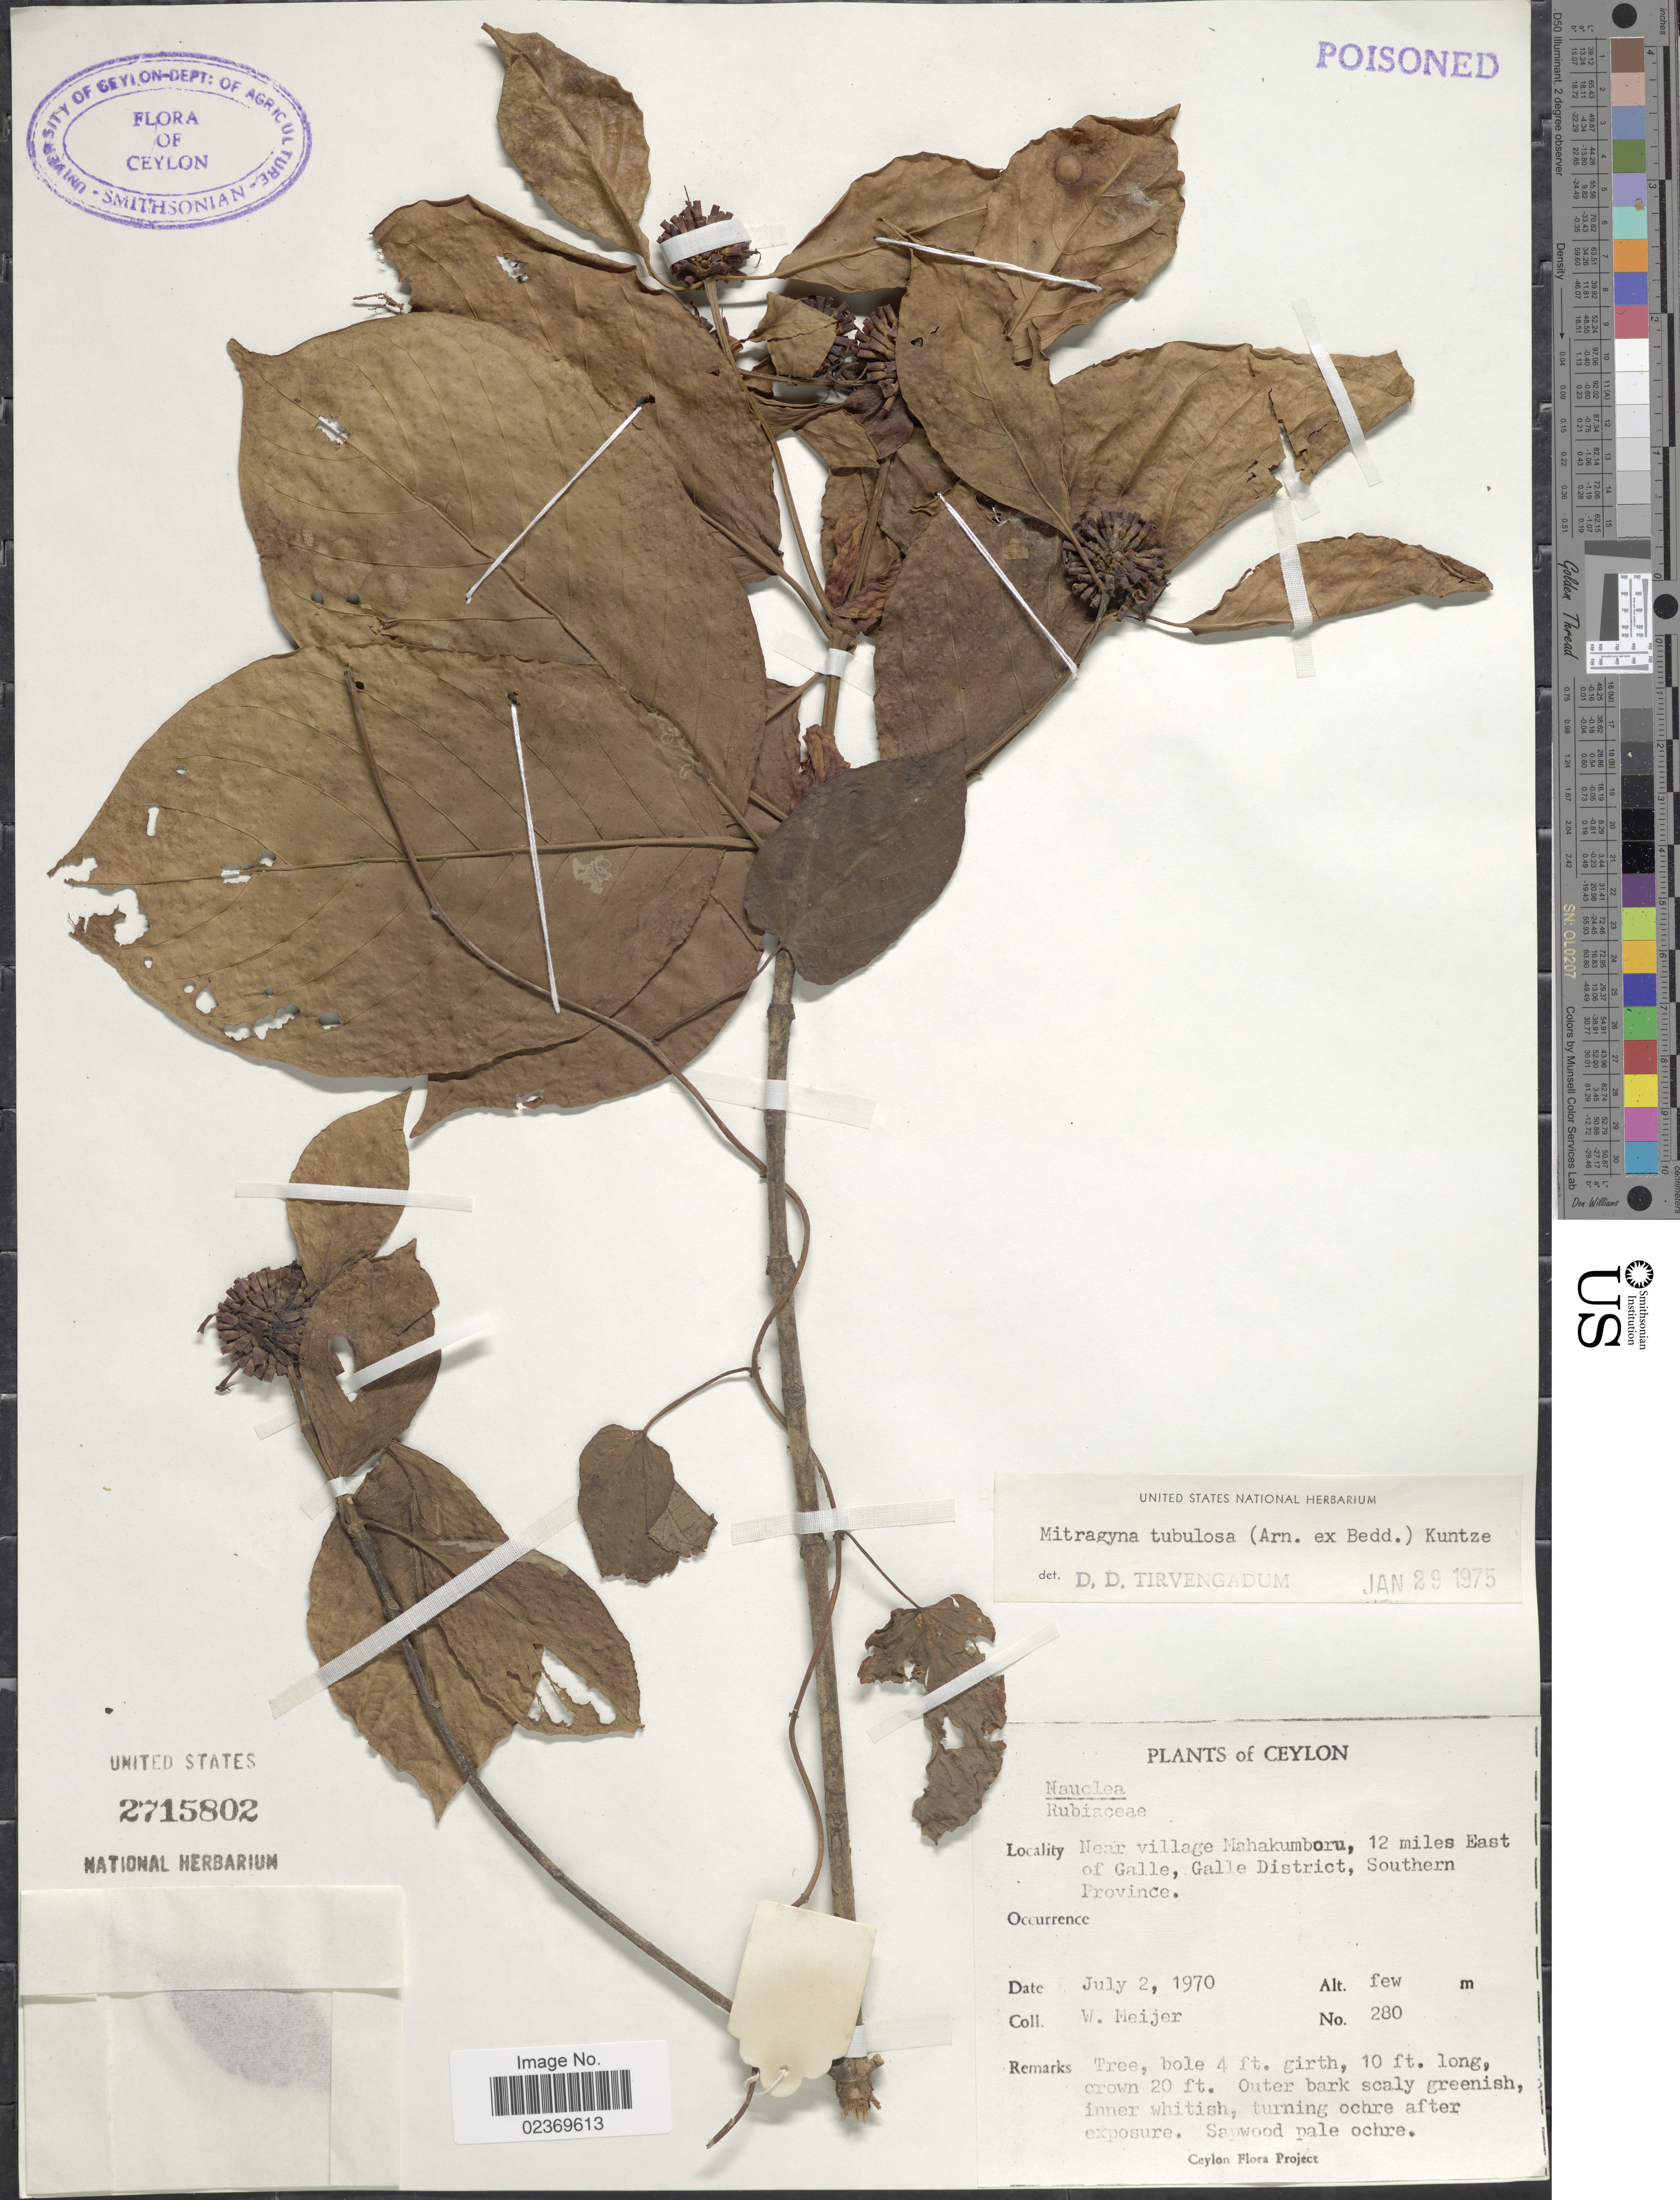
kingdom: Plantae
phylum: Tracheophyta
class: Magnoliopsida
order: Gentianales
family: Rubiaceae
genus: Mitragyna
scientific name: Mitragyna tubulosa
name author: (Arn. ex Bedd.) Kuntze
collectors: W. Meijer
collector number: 280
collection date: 1970-07-02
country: Sri Lanka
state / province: Southern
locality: Ceylon, Near village Mahakumboru, 12 miles East of Galle, Galle District, Southern Province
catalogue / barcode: US 2715802